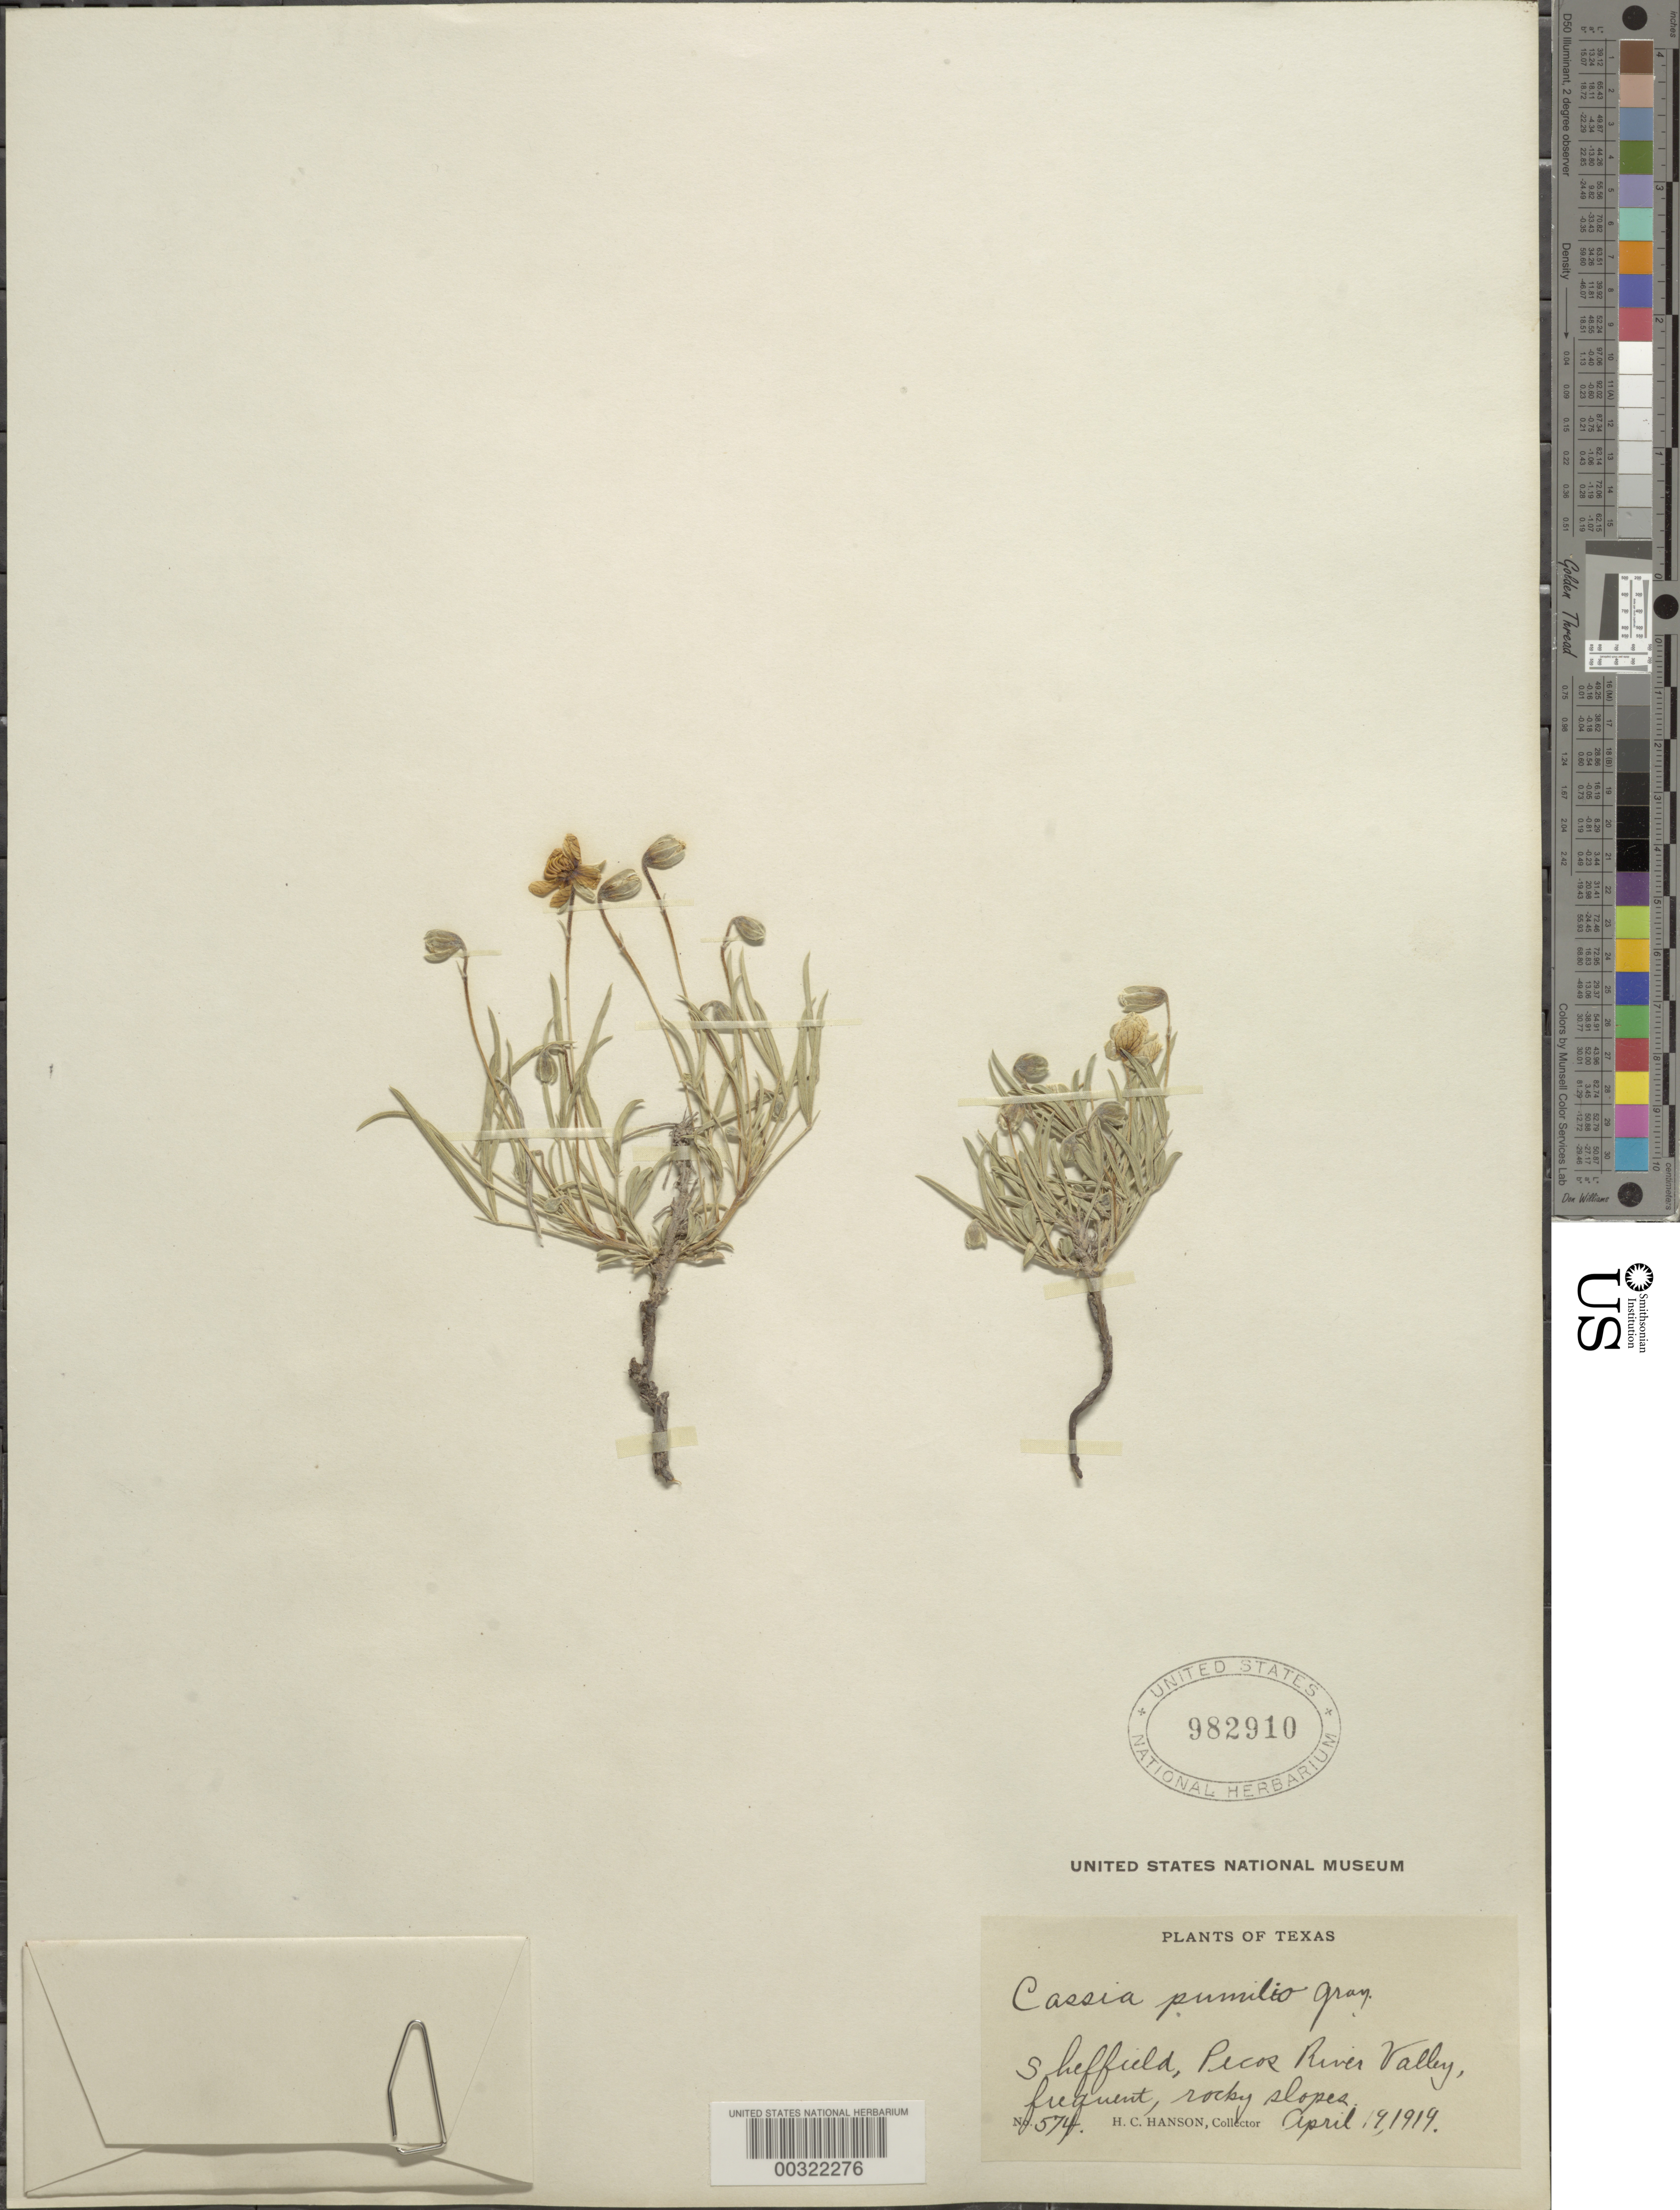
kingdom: Plantae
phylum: Tracheophyta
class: Magnoliopsida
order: Fabales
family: Fabaceae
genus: Senna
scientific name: Senna pumilio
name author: (A. Gray) H.S. Irwin & Barneby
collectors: H. Hanson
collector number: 574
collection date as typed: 19 Apr 1919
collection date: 1919-04-19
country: United States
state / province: Texas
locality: Sheffield, pecos river valley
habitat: Rocky slopes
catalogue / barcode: US 982910